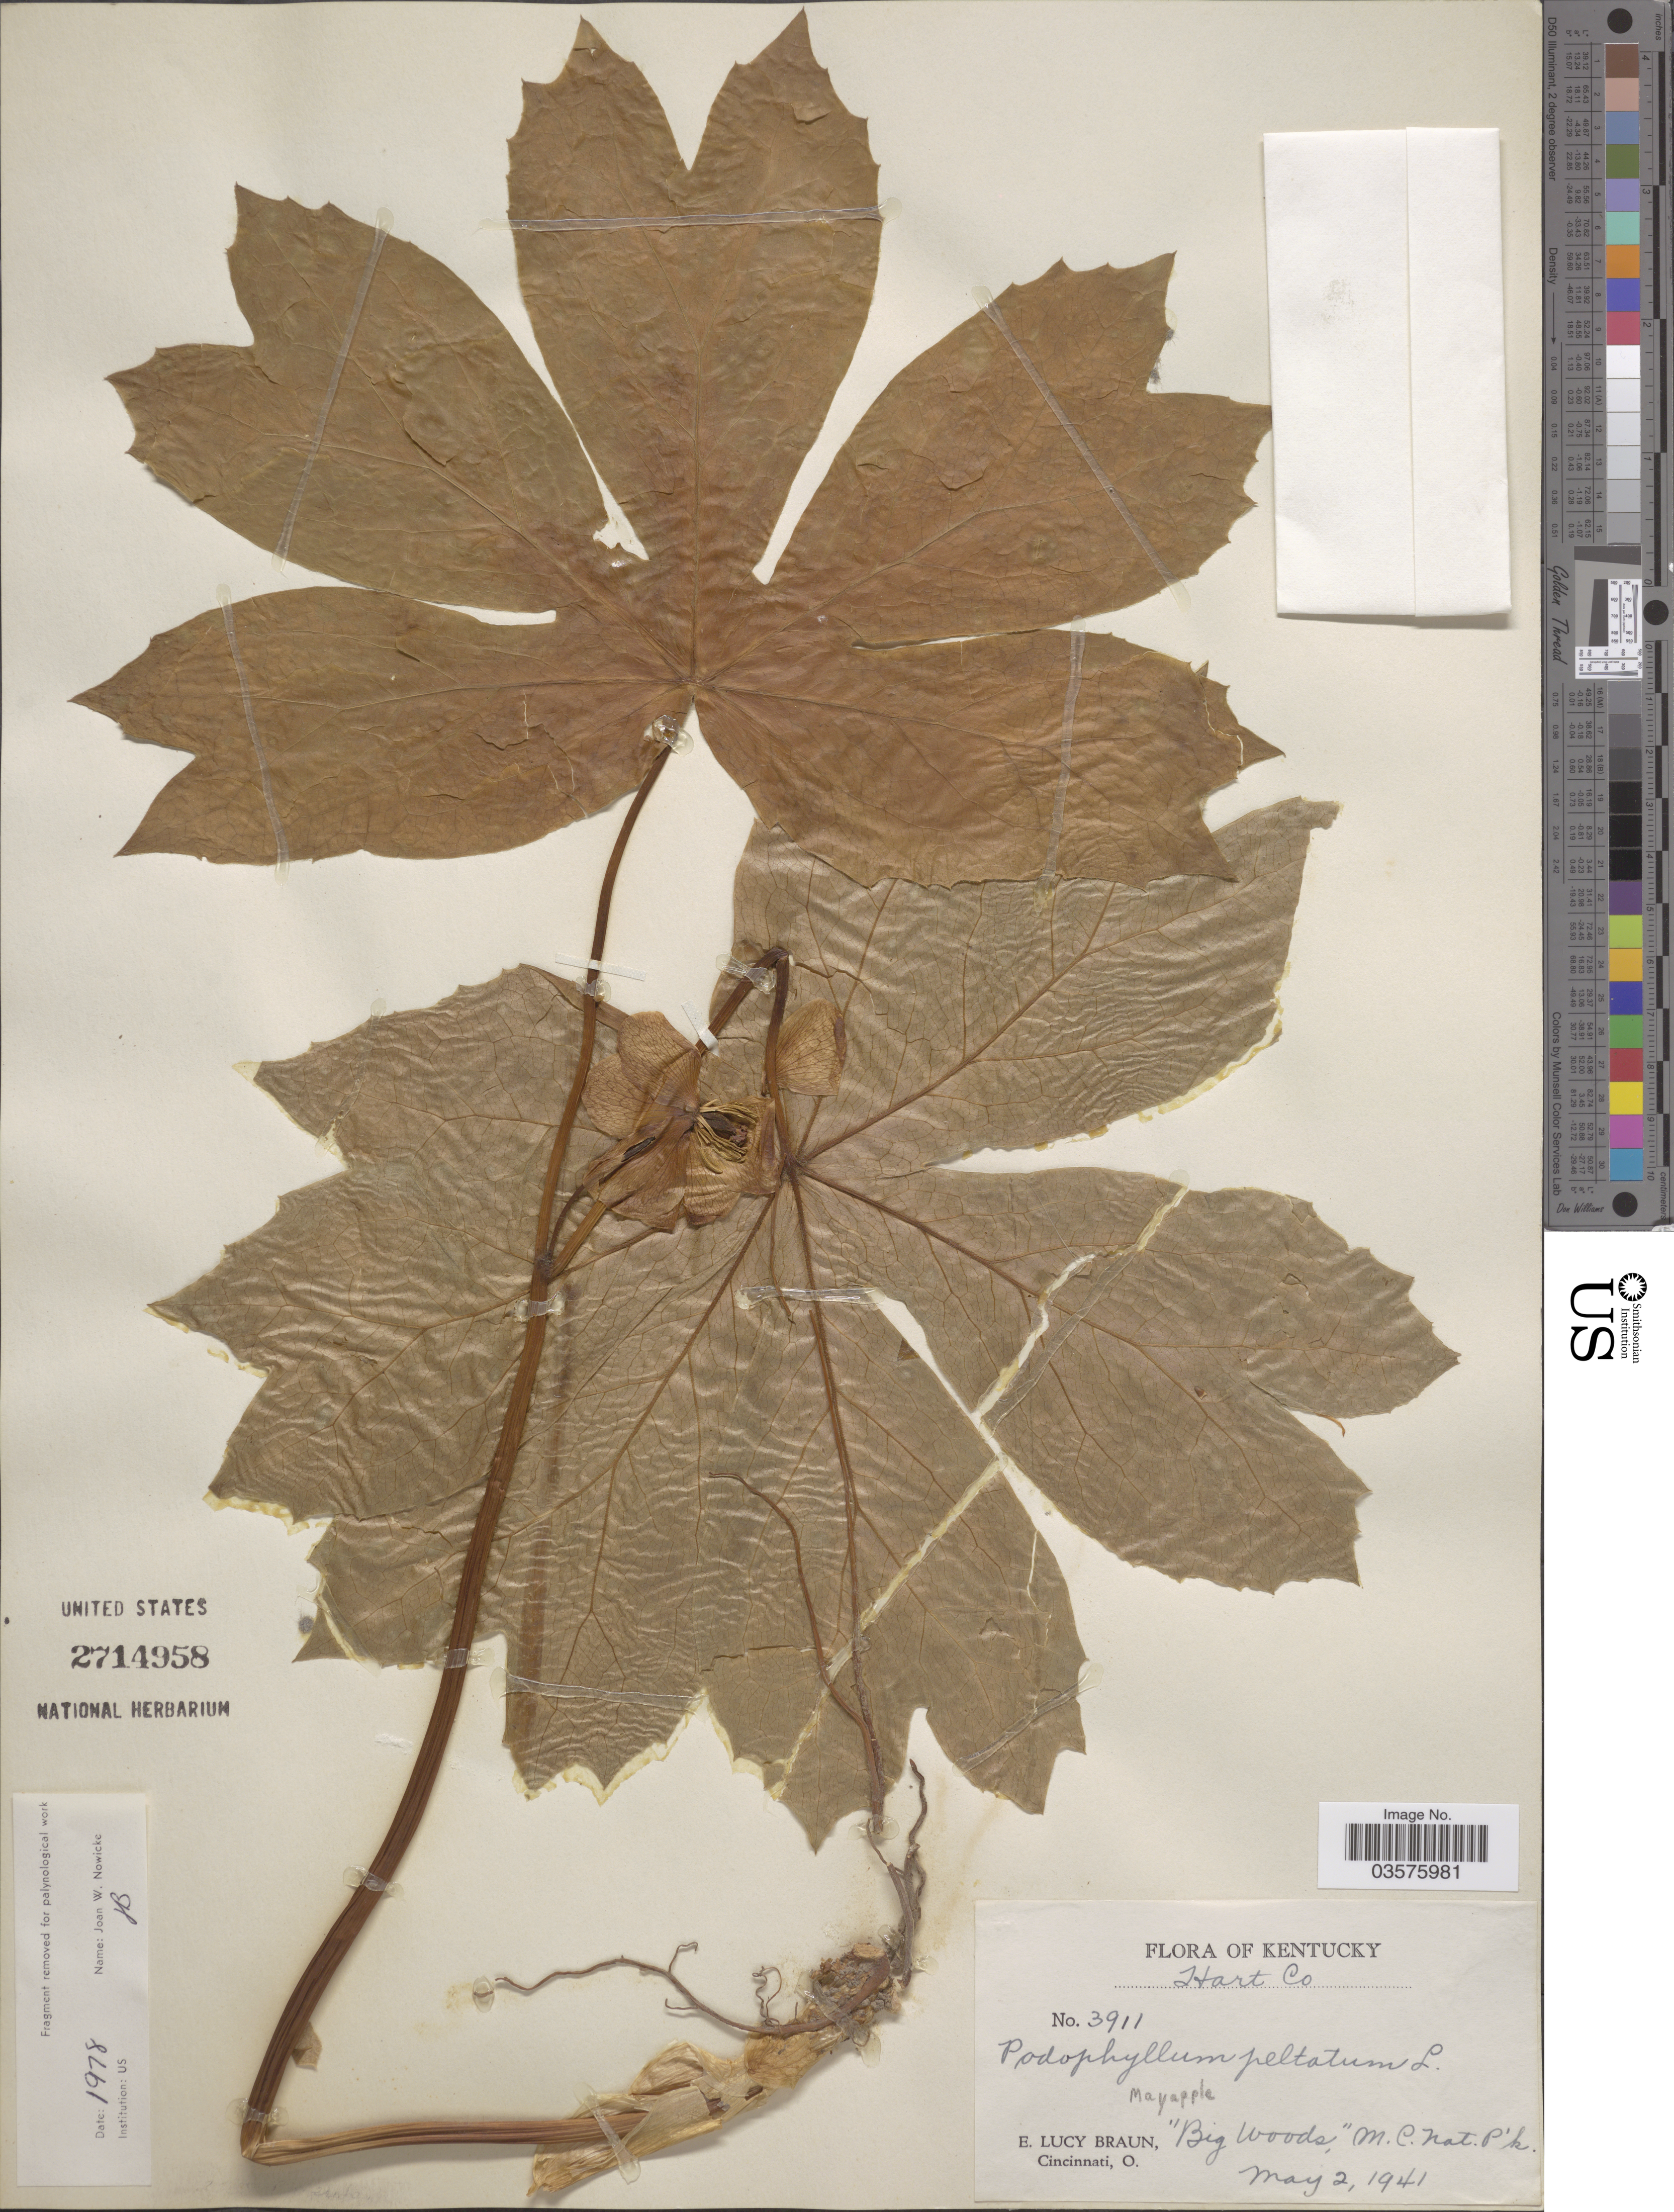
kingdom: Plantae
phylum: Tracheophyta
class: Magnoliopsida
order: Ranunculales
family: Berberidaceae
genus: Podophyllum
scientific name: Podophyllum peltatum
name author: L.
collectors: E. L. Braun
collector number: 3911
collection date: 1941-05-02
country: United States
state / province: Kentucky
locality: Hart Co. "Big Woods", M. C. Nat. P'k.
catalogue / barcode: US 2714958